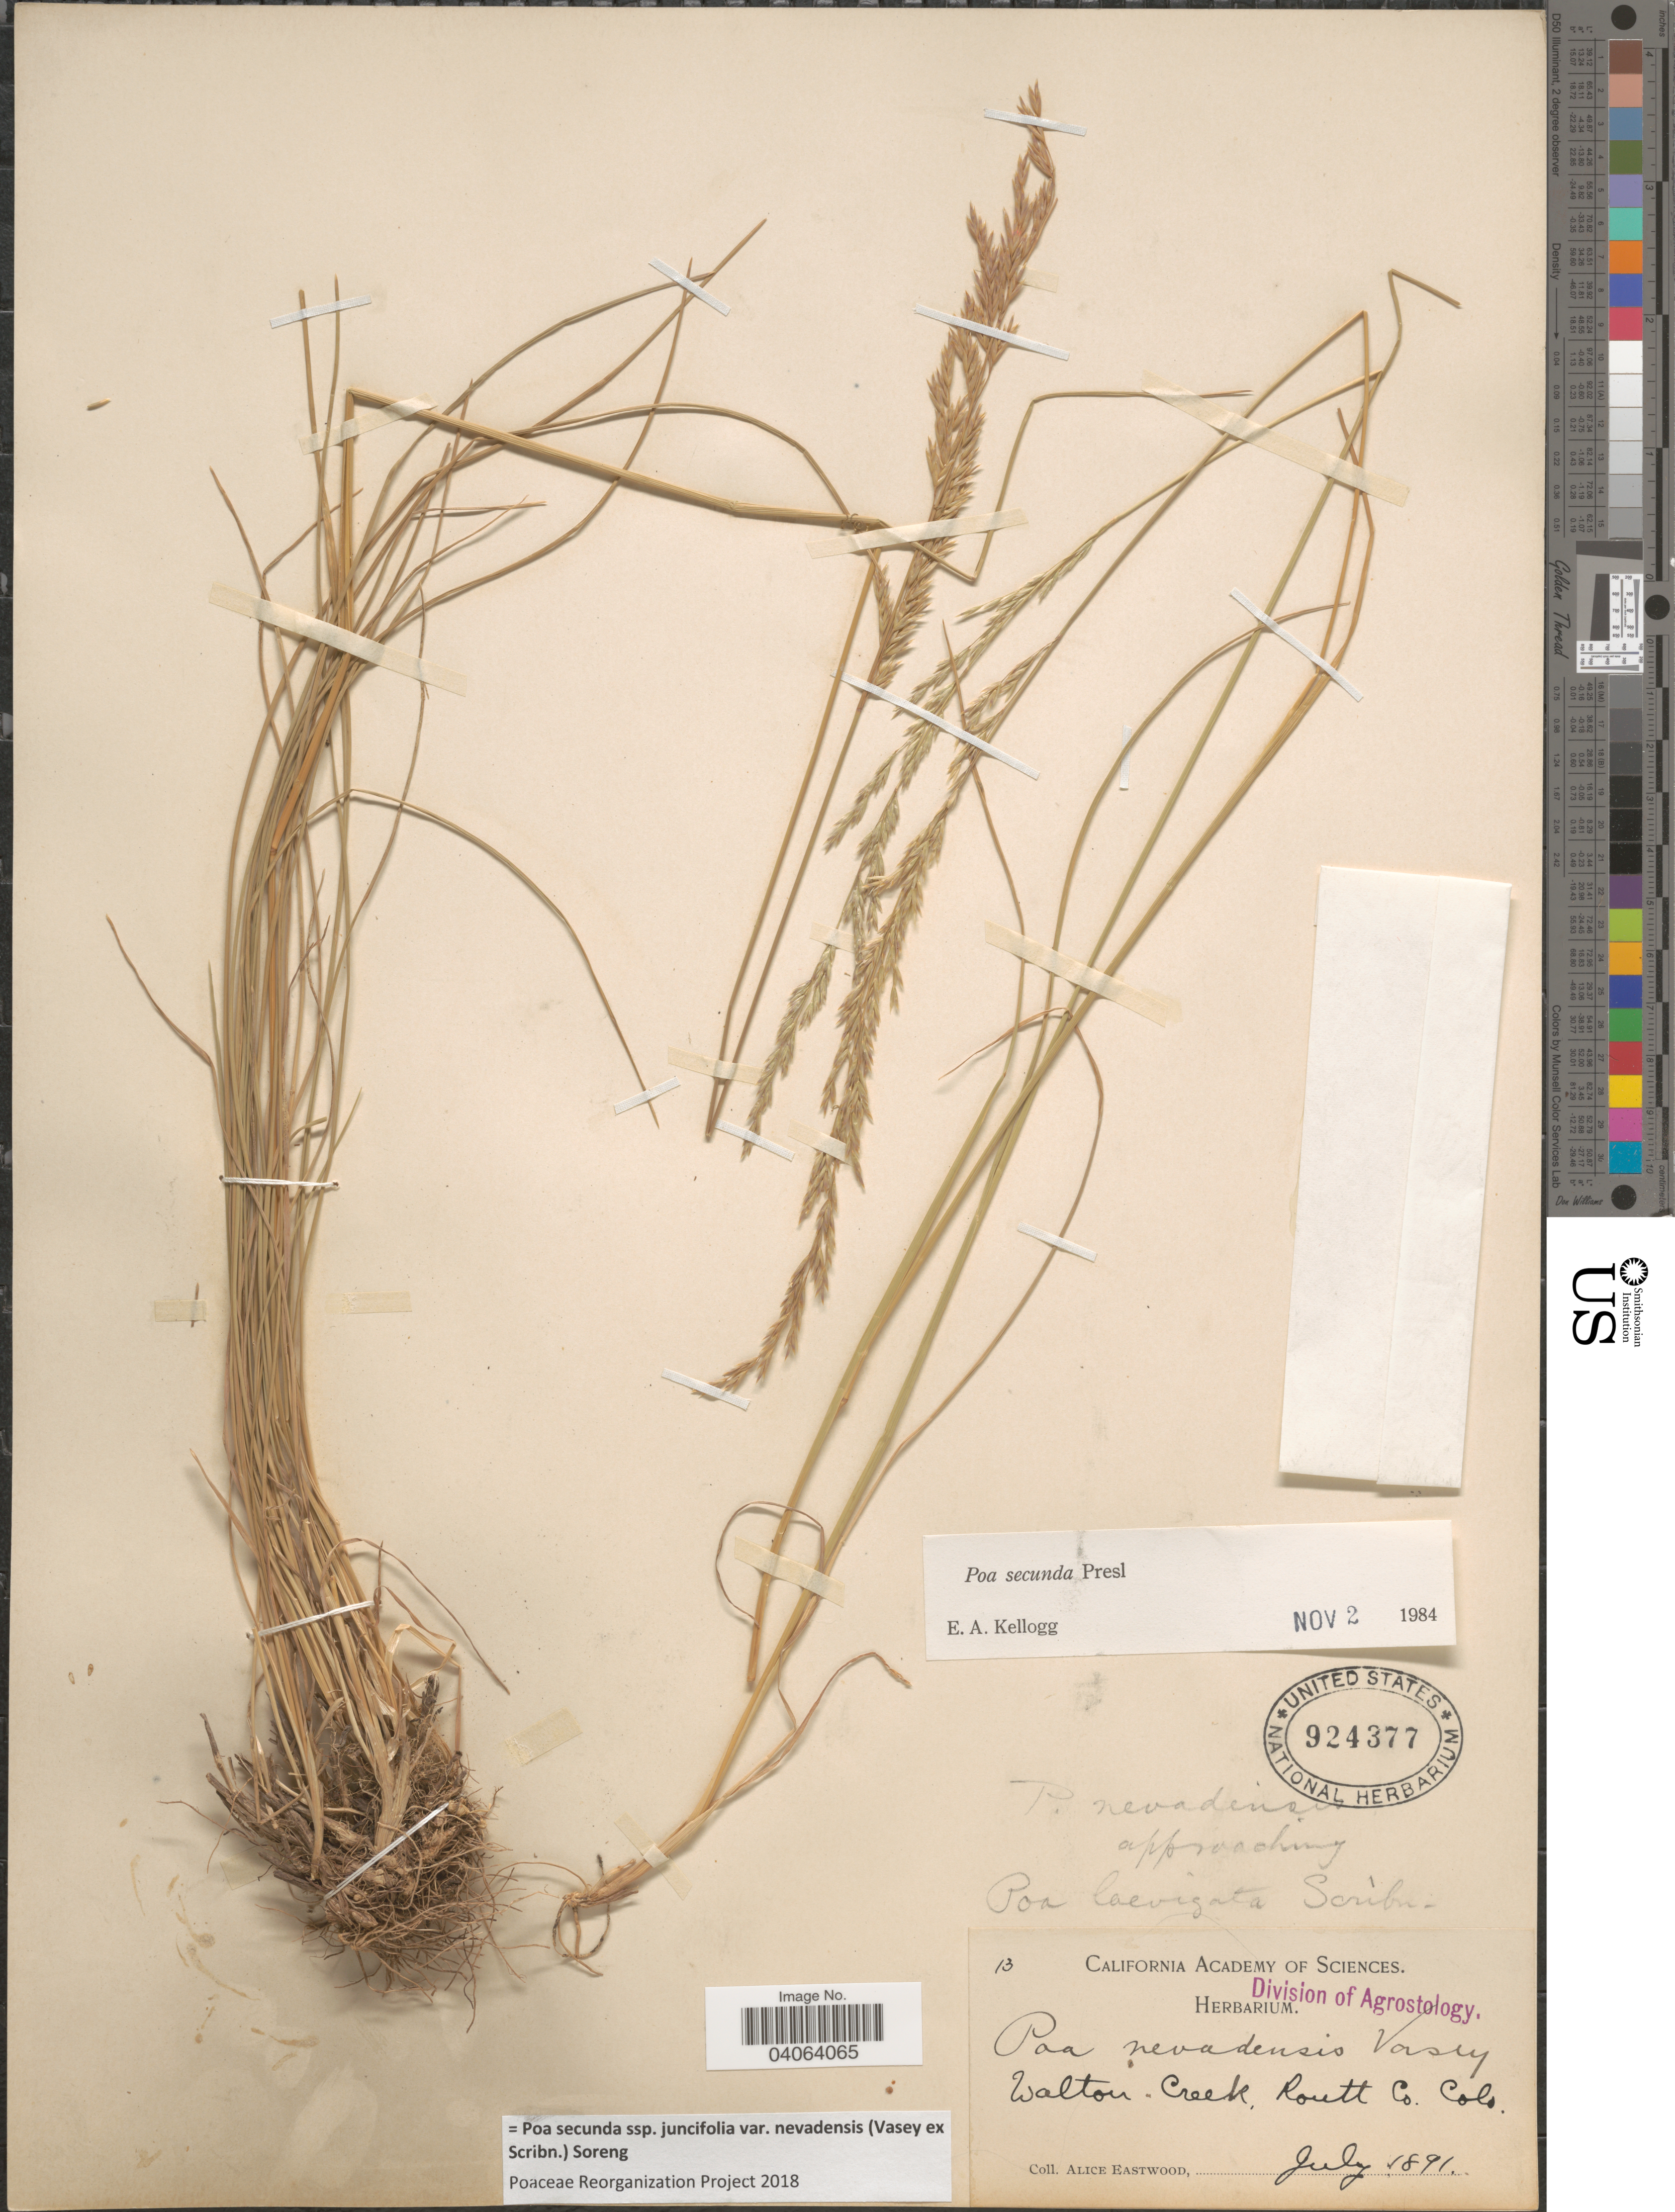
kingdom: Plantae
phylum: Tracheophyta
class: Liliopsida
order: Poales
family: Poaceae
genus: Poa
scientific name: Poa secunda subsp. juncifolia var. nevadensis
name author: (Vasey ex Scribn.) Soreng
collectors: A. Eastwood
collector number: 13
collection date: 1891-07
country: United States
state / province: Colorado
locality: Walton Creek, Routt Co.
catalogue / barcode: US 924377